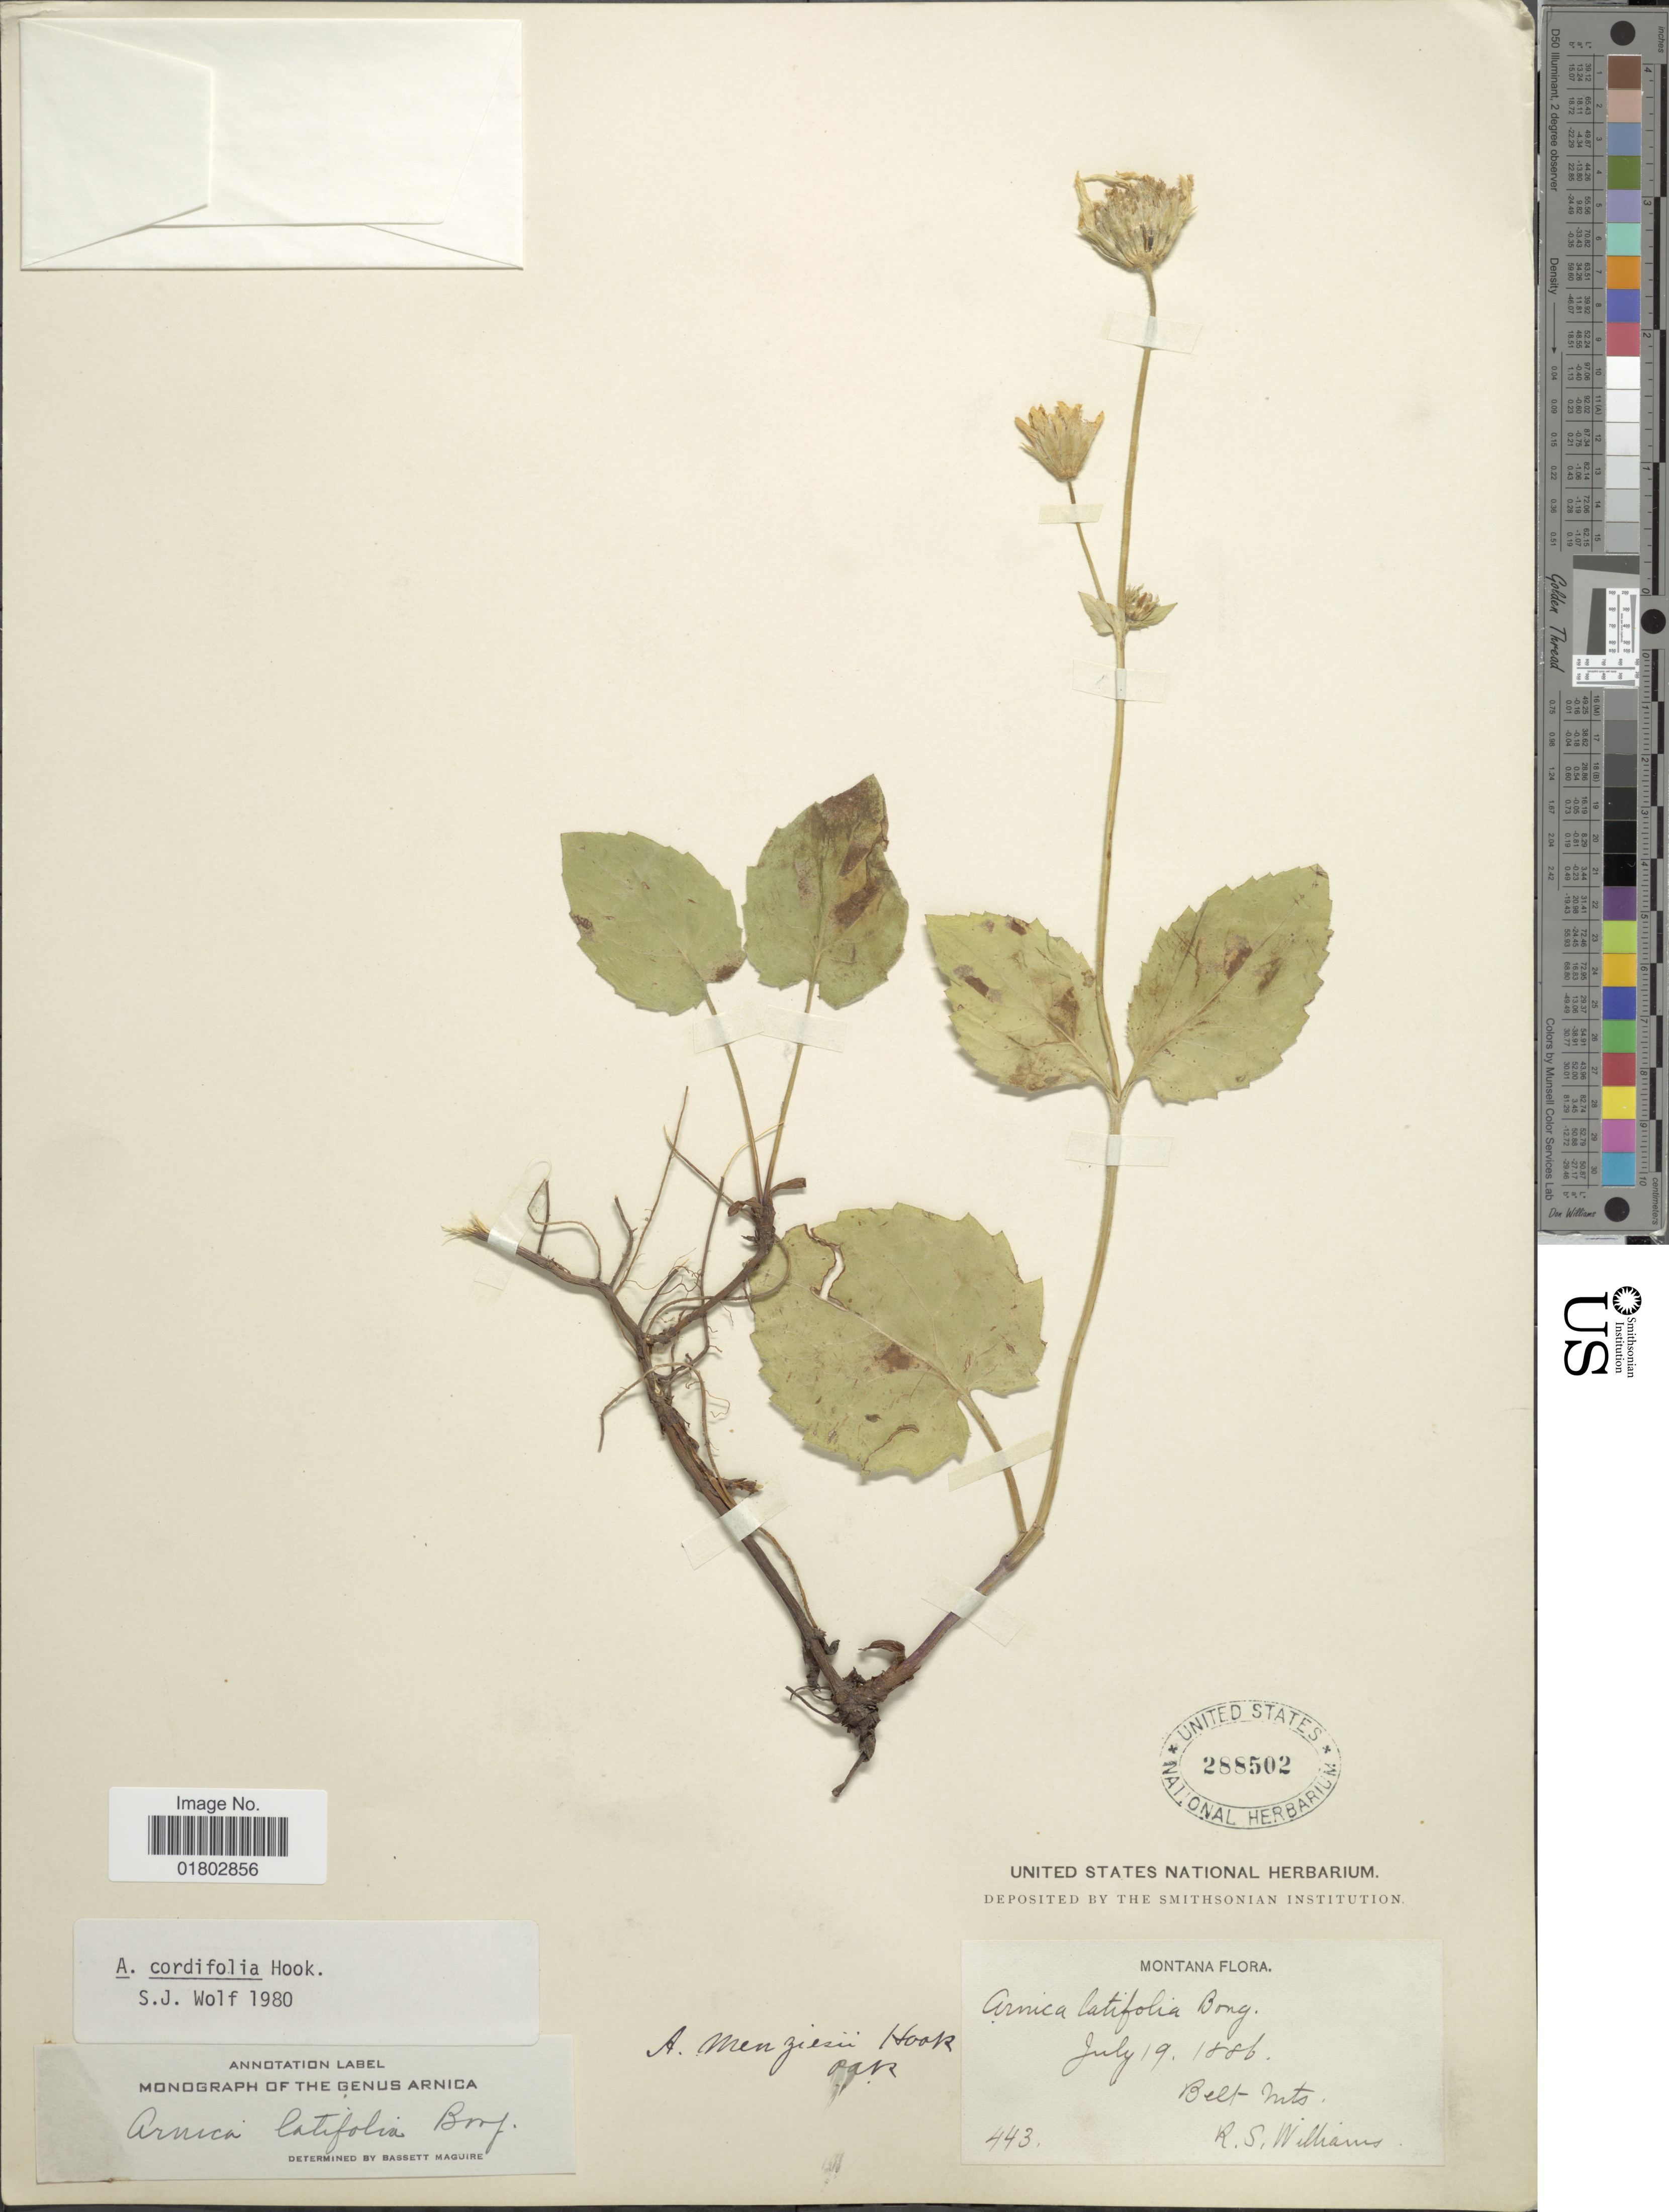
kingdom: Plantae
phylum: Tracheophyta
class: Magnoliopsida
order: Asterales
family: Asteraceae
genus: Arnica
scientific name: Arnica cordifolia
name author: Hook.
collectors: R. S. Williams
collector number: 443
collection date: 1886-07-19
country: United States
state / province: Montana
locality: Belt Mts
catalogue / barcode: US 288502